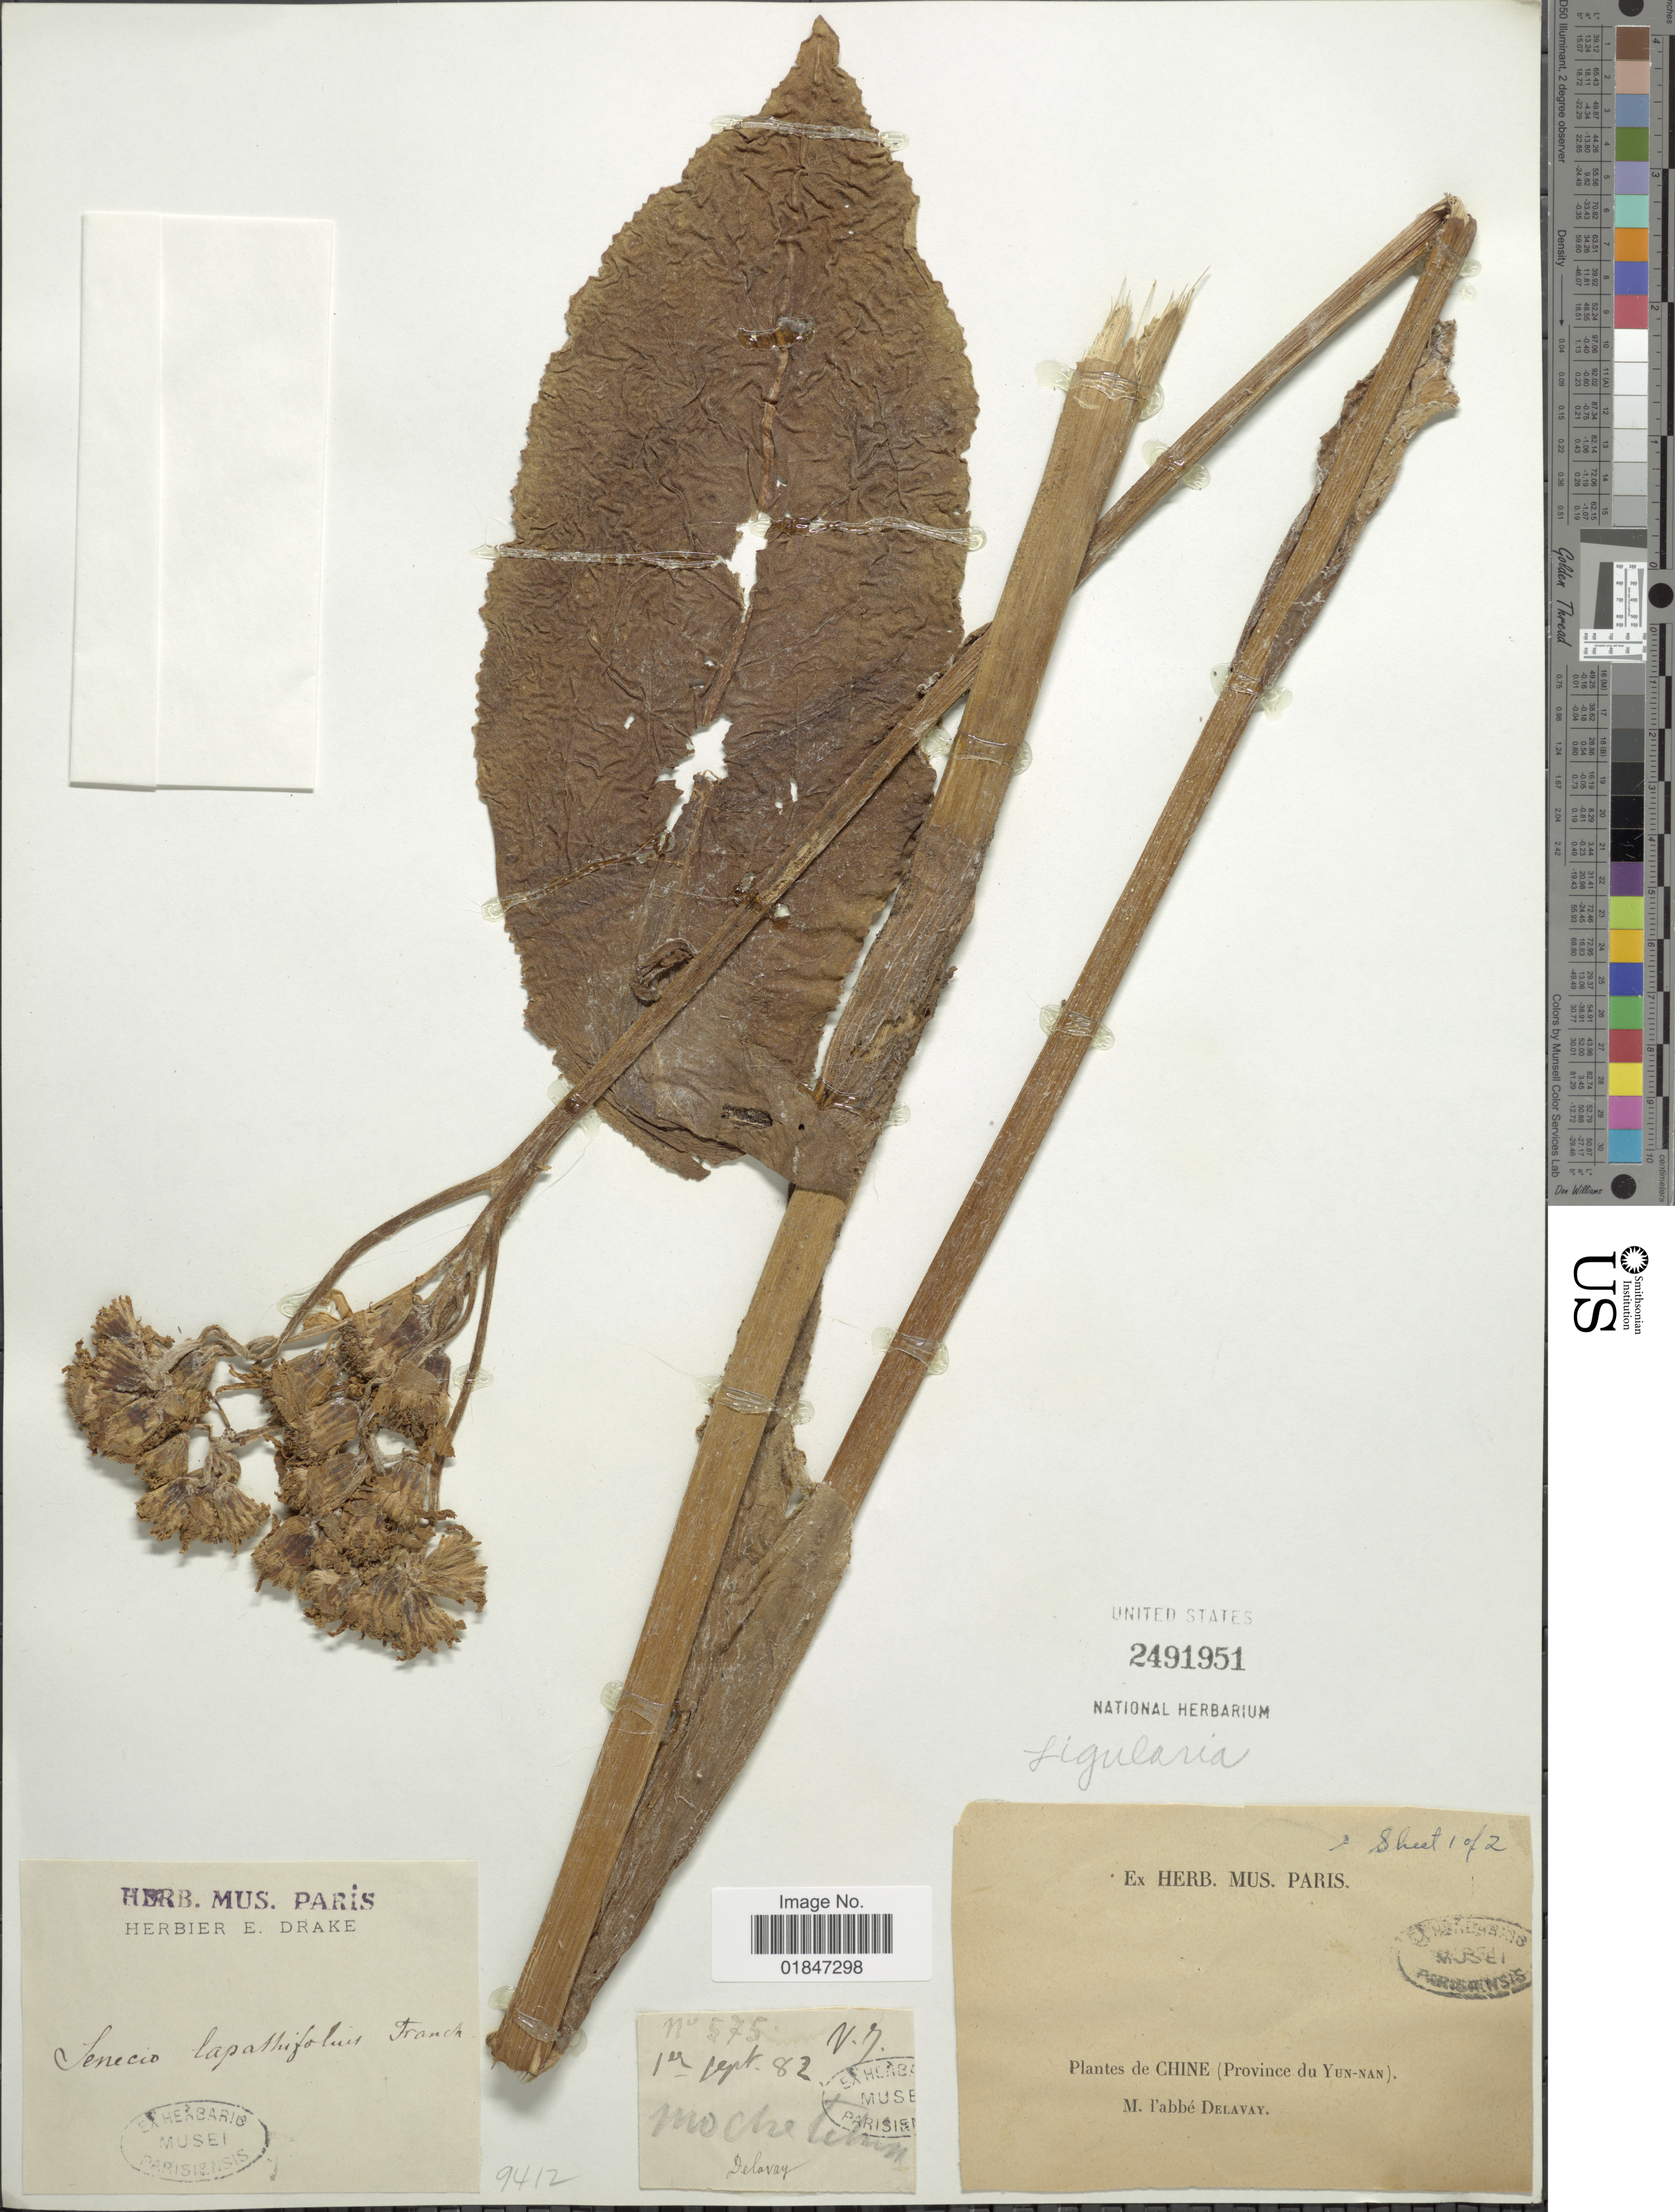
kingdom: Plantae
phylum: Tracheophyta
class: Magnoliopsida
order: Asterales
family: Asteraceae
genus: Ligularia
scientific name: Ligularia lapathifolia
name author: (Franch.) Hand.-Mazz.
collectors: P. Delavay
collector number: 575*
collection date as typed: Transcribed d/m/y: 1/9/82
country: China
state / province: Yunnan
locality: Chine (Province du Yun-nan).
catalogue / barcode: US 2491951